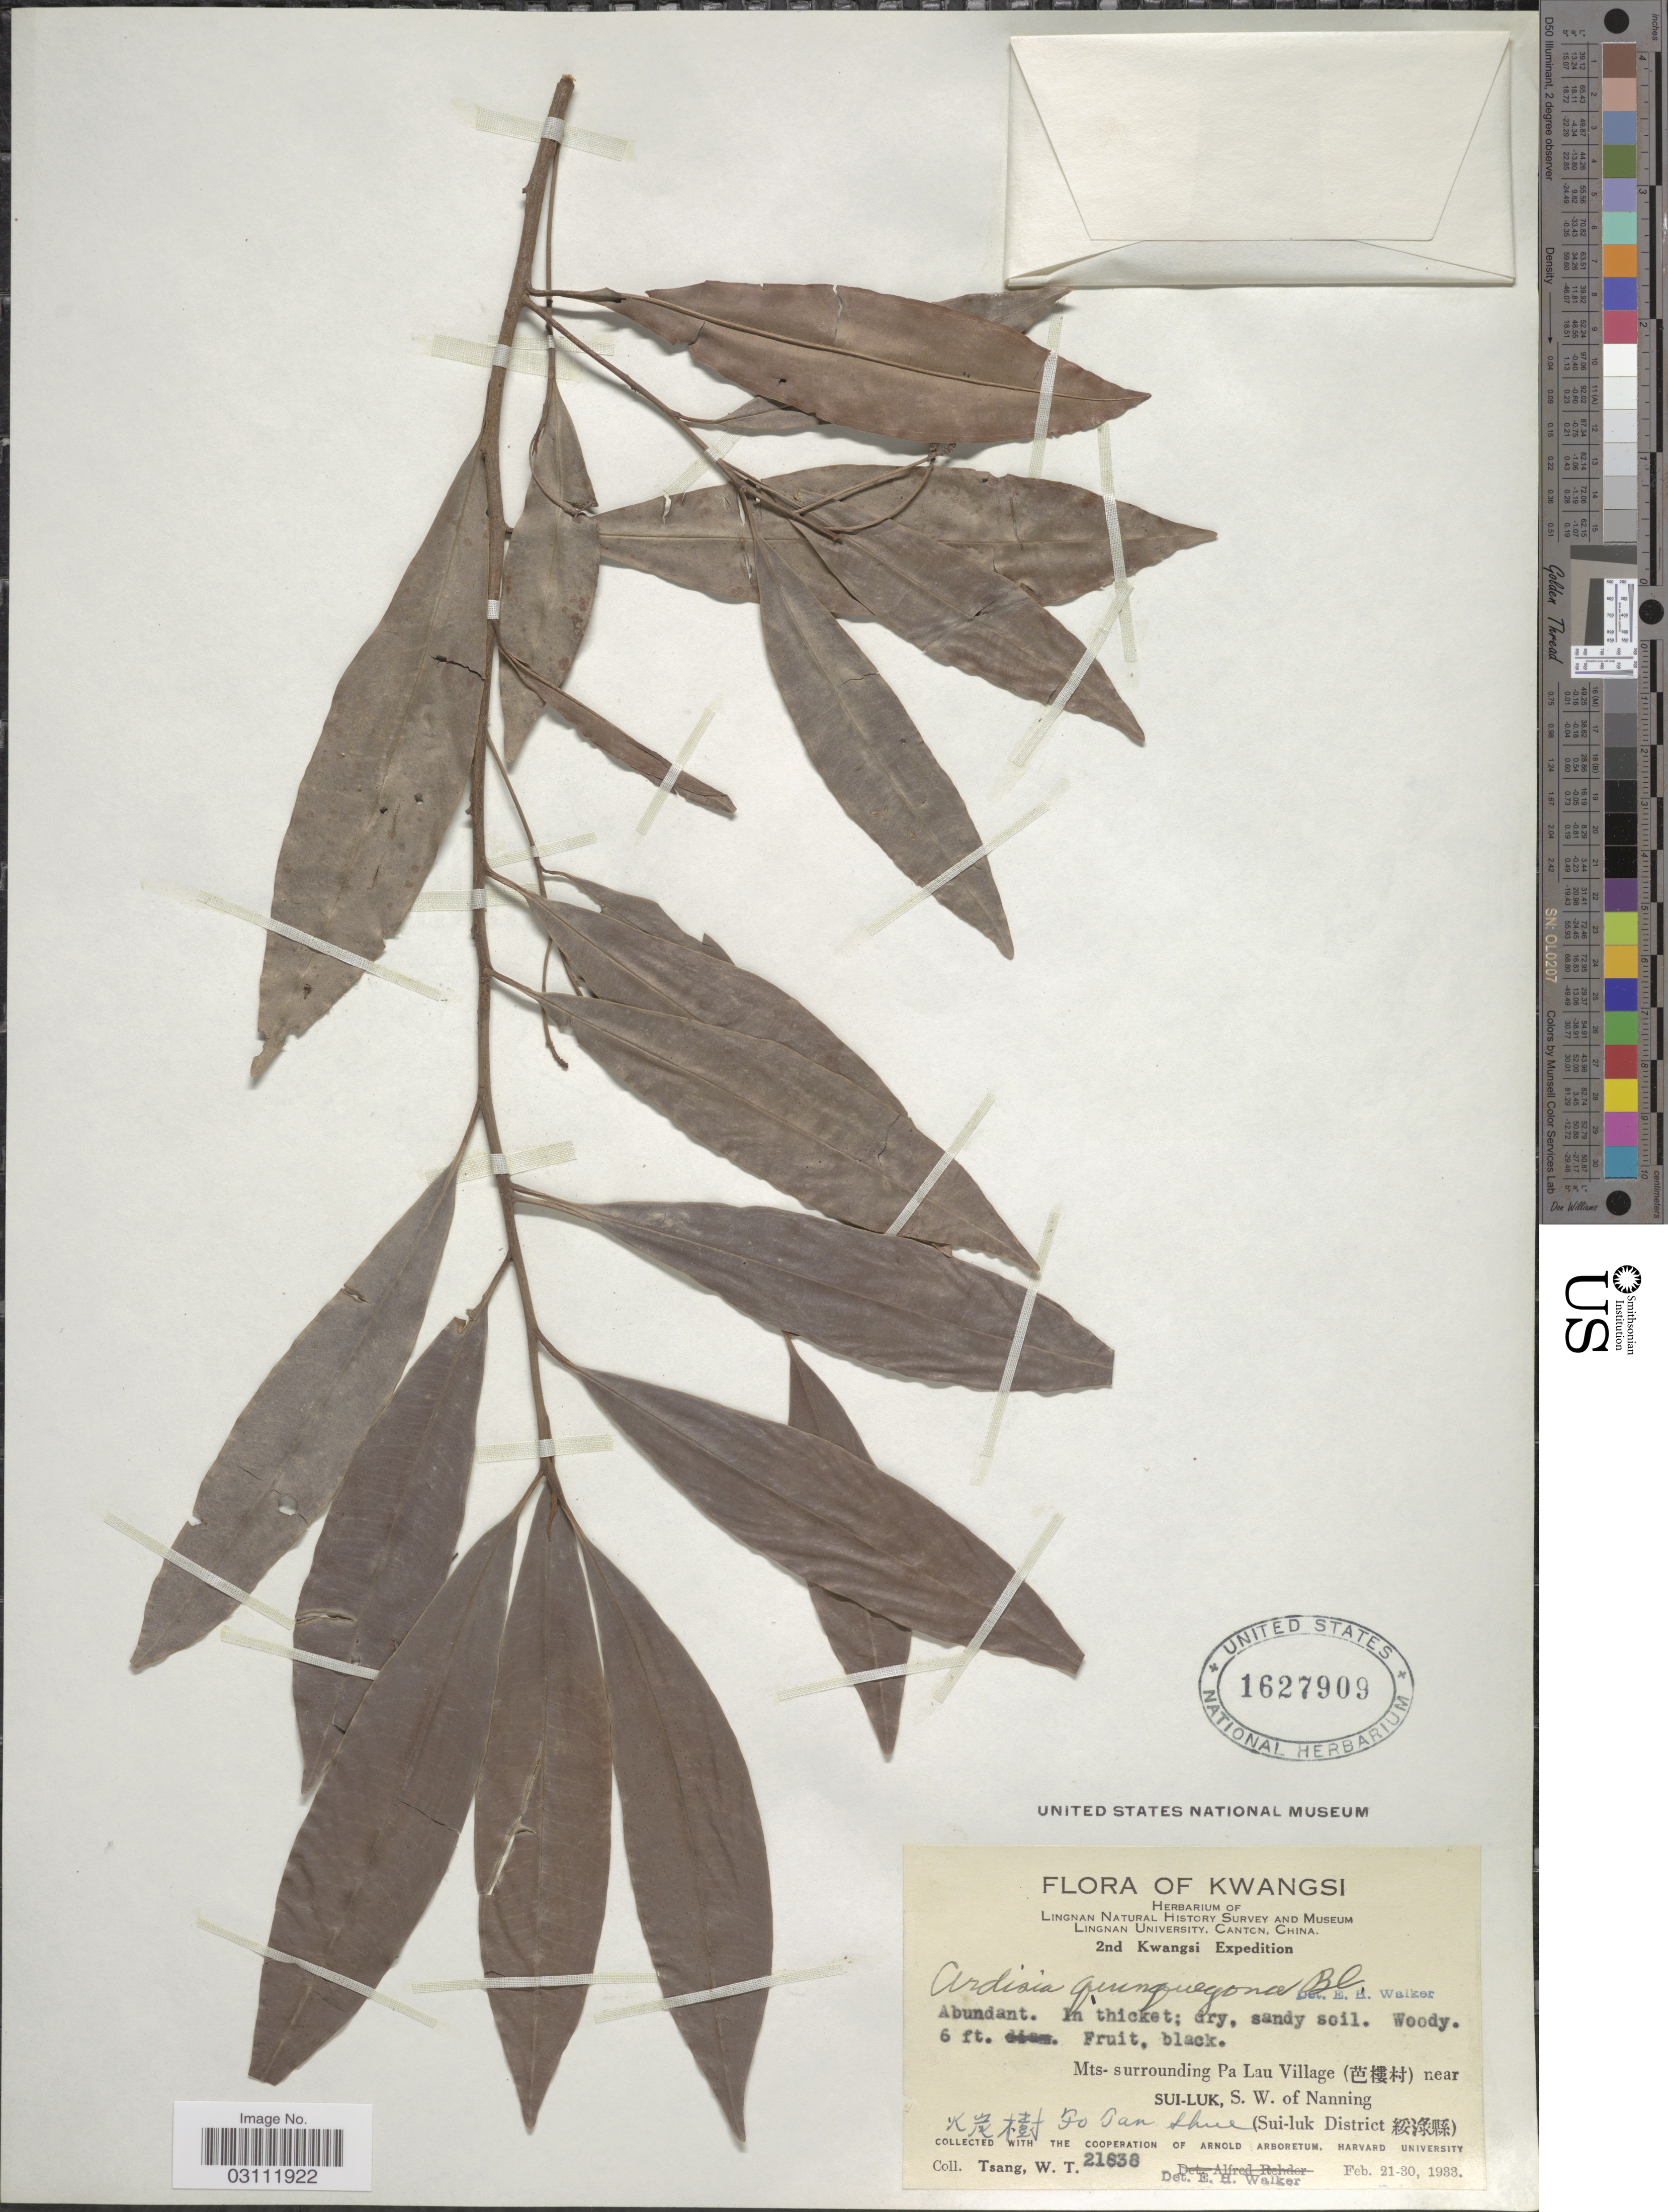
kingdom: Plantae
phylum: Tracheophyta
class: Magnoliopsida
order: Ericales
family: Primulaceae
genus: Ardisia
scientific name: Ardisia quinquegona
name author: Blume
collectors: W. T. Tsang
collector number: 21838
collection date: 1933-02-21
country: China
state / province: Guangxi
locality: Kwangsi. Mts-surrounding La Pau Village, near Sui-Luk, S.W. of Nanning. Fo Tan Shue. (Sui-luk District).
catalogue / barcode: US 1627909